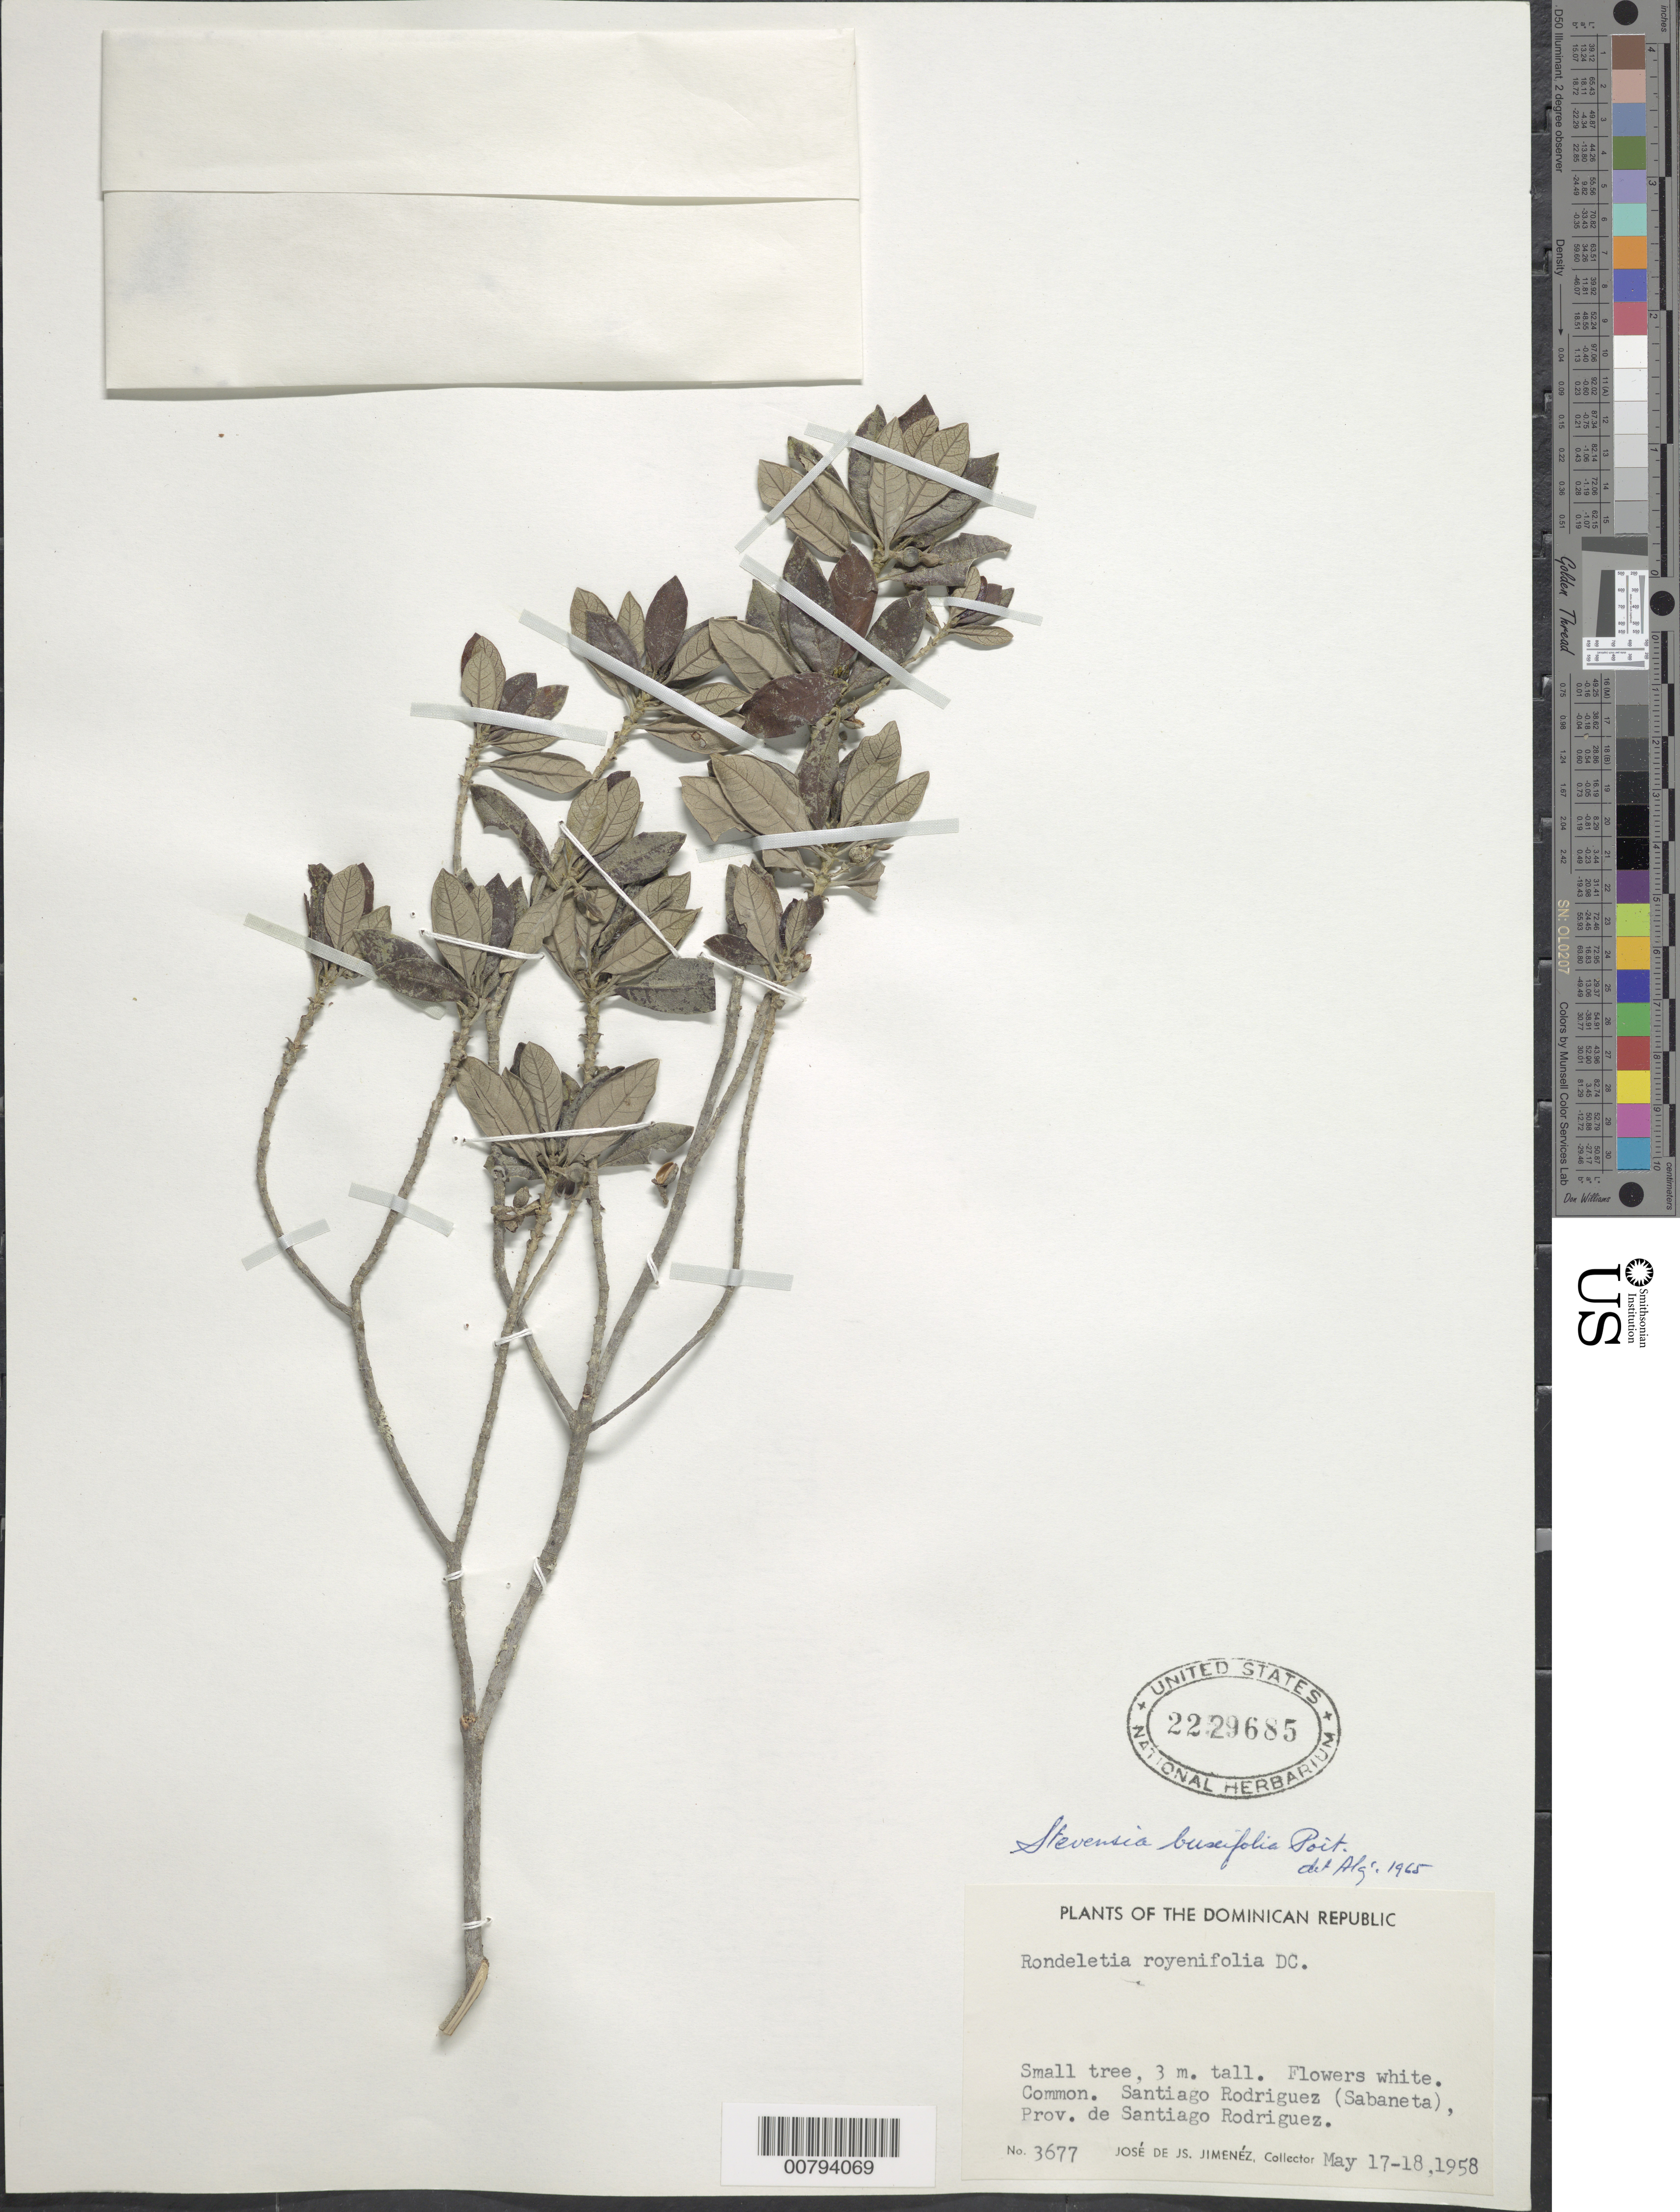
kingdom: Plantae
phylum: Tracheophyta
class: Magnoliopsida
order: Gentianales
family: Rubiaceae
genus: Stevensia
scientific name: Stevensia buxifolia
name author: Poit.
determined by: Alg., Bro.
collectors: J. J. Jiménez Almonte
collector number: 3677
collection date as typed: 17 May 1958 and 18 May 1958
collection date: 1958-05-17,1958-05-18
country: Dominican Republic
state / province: Santiago Rodríguez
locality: Santigo Rodrigues (Sabaneta)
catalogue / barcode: US 2229685